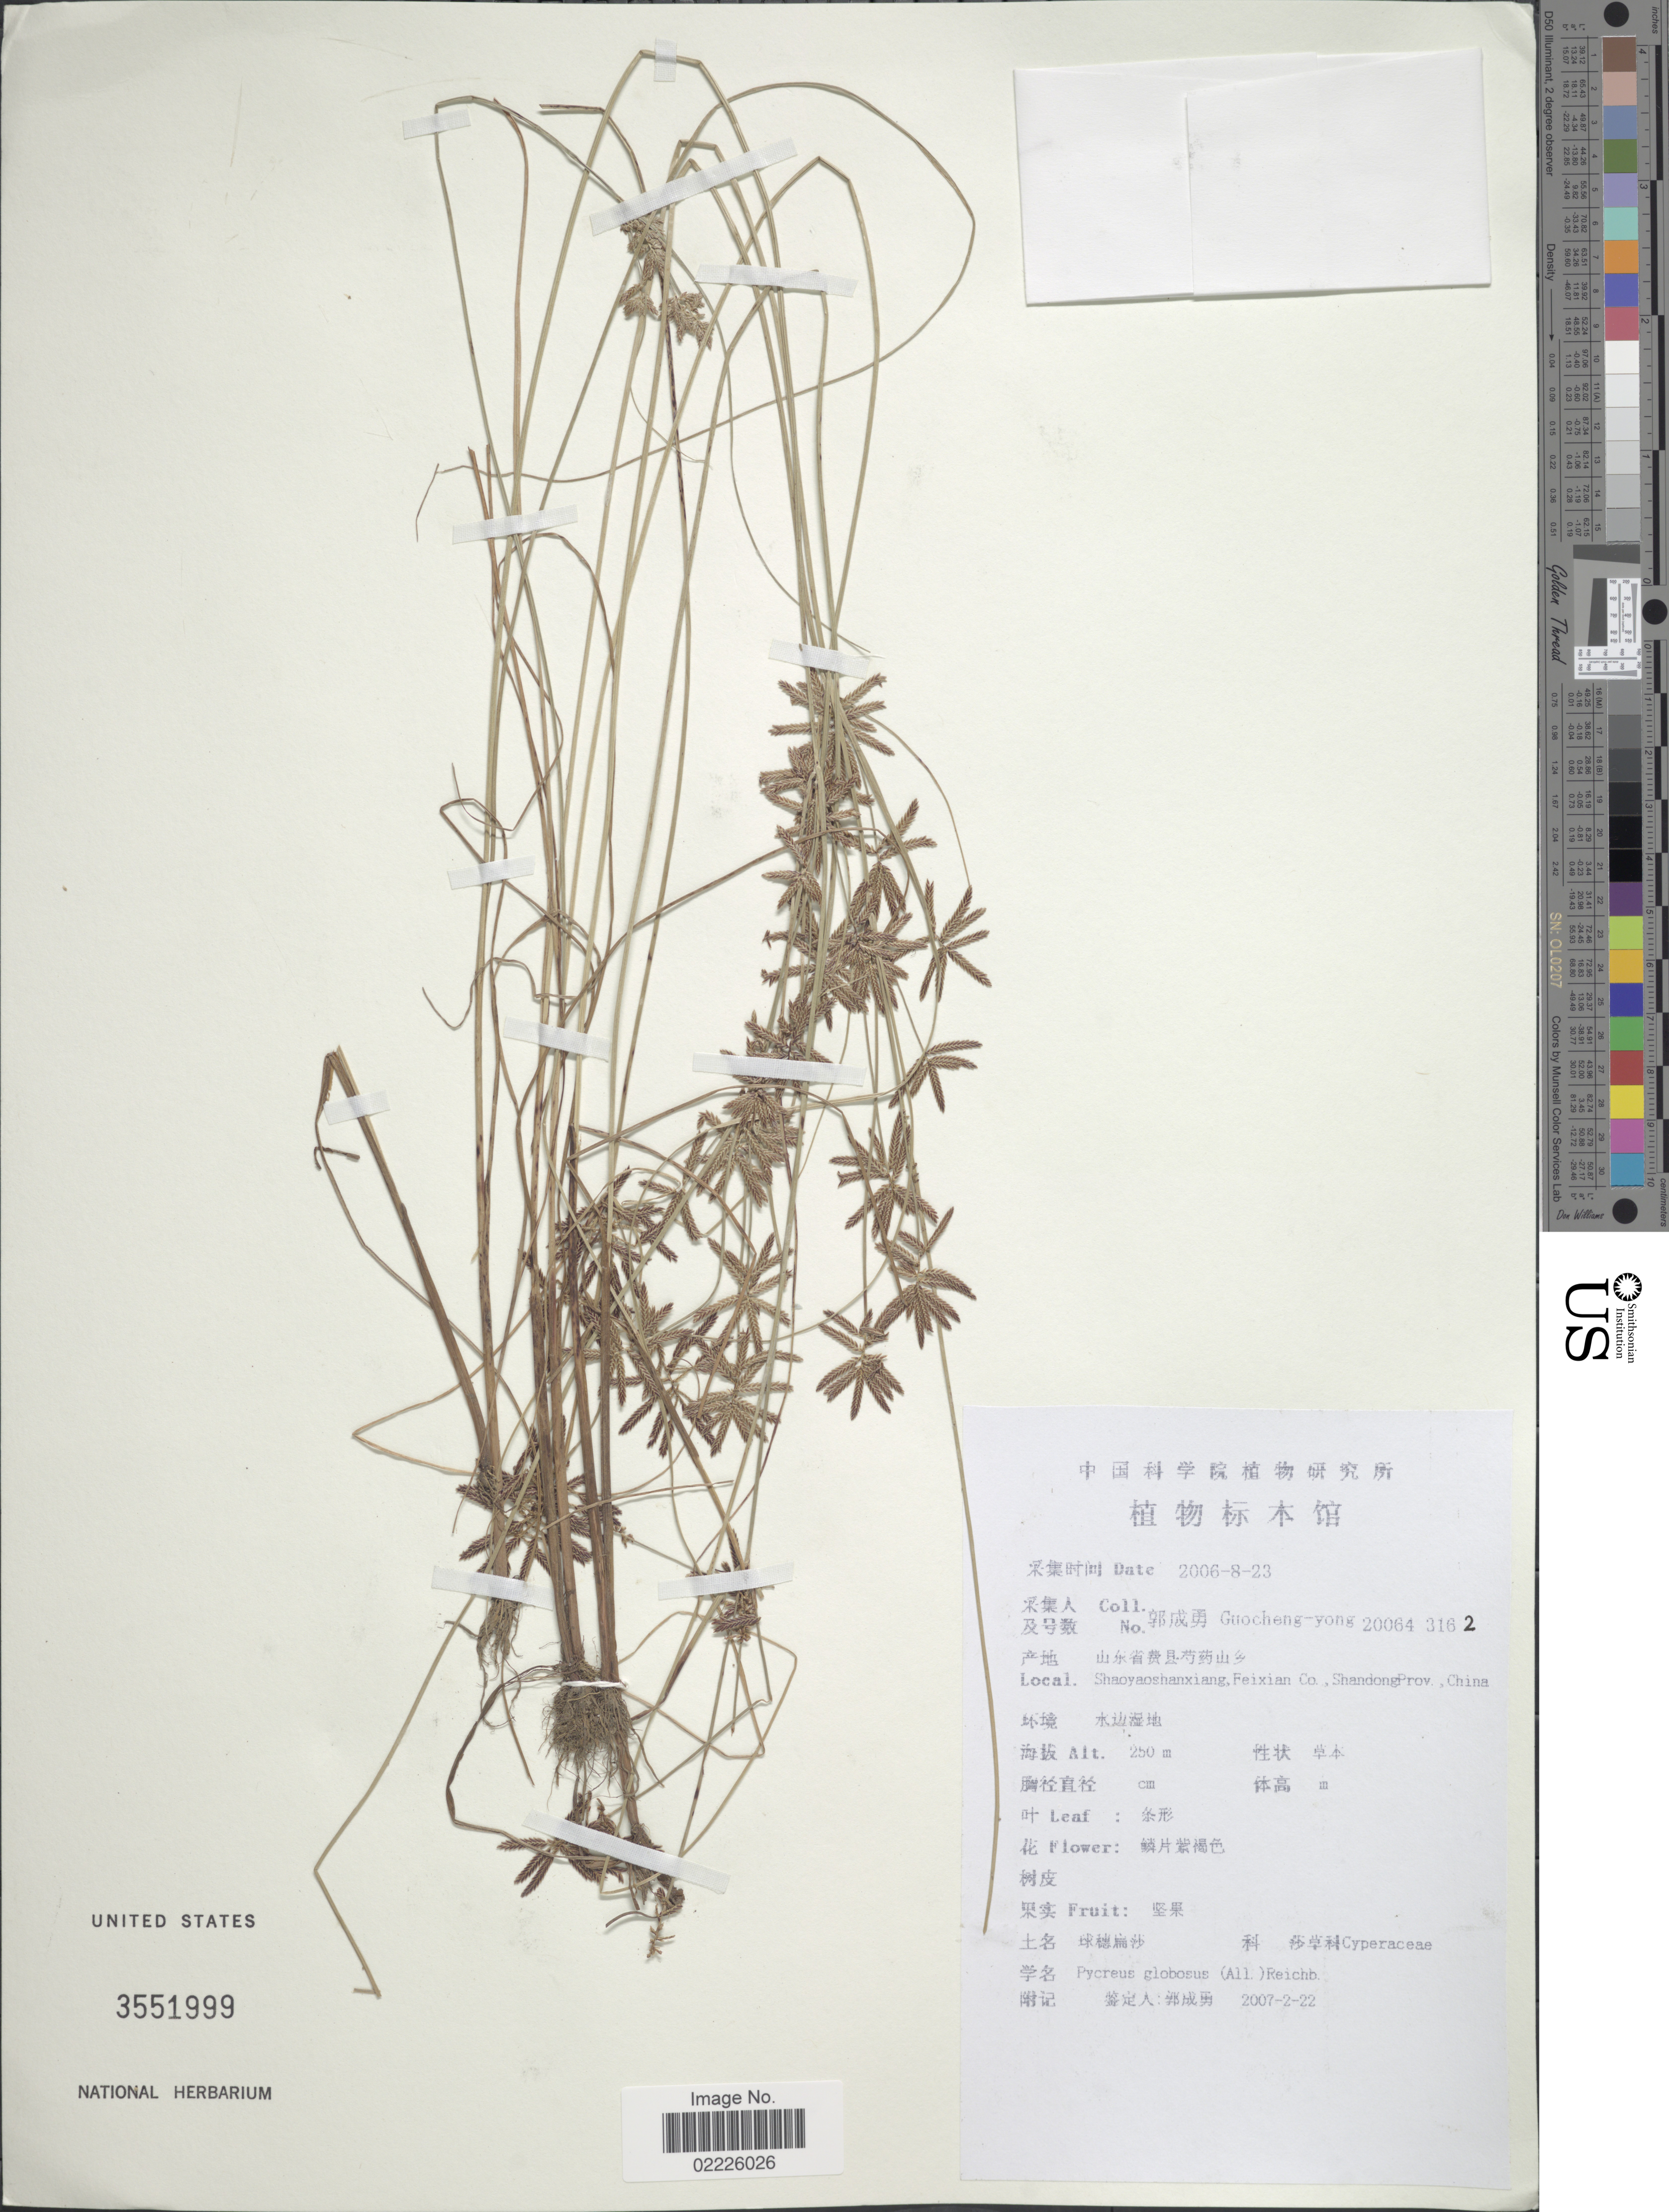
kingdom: Plantae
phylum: Tracheophyta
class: Liliopsida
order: Poales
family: Cyperaceae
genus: Cyperus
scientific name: Cyperus flavidus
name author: Retz.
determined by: Strong, Mark T., (BOT), Smithsonian Institution - National Museum of Natural History (UNITED STATES)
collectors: Guo cheng-yong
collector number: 200643162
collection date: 2006-08-23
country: China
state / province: Shandong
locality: Shaoyaoshanxiang, Feixian Co., Shandong Prov., China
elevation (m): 250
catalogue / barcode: US 3551999